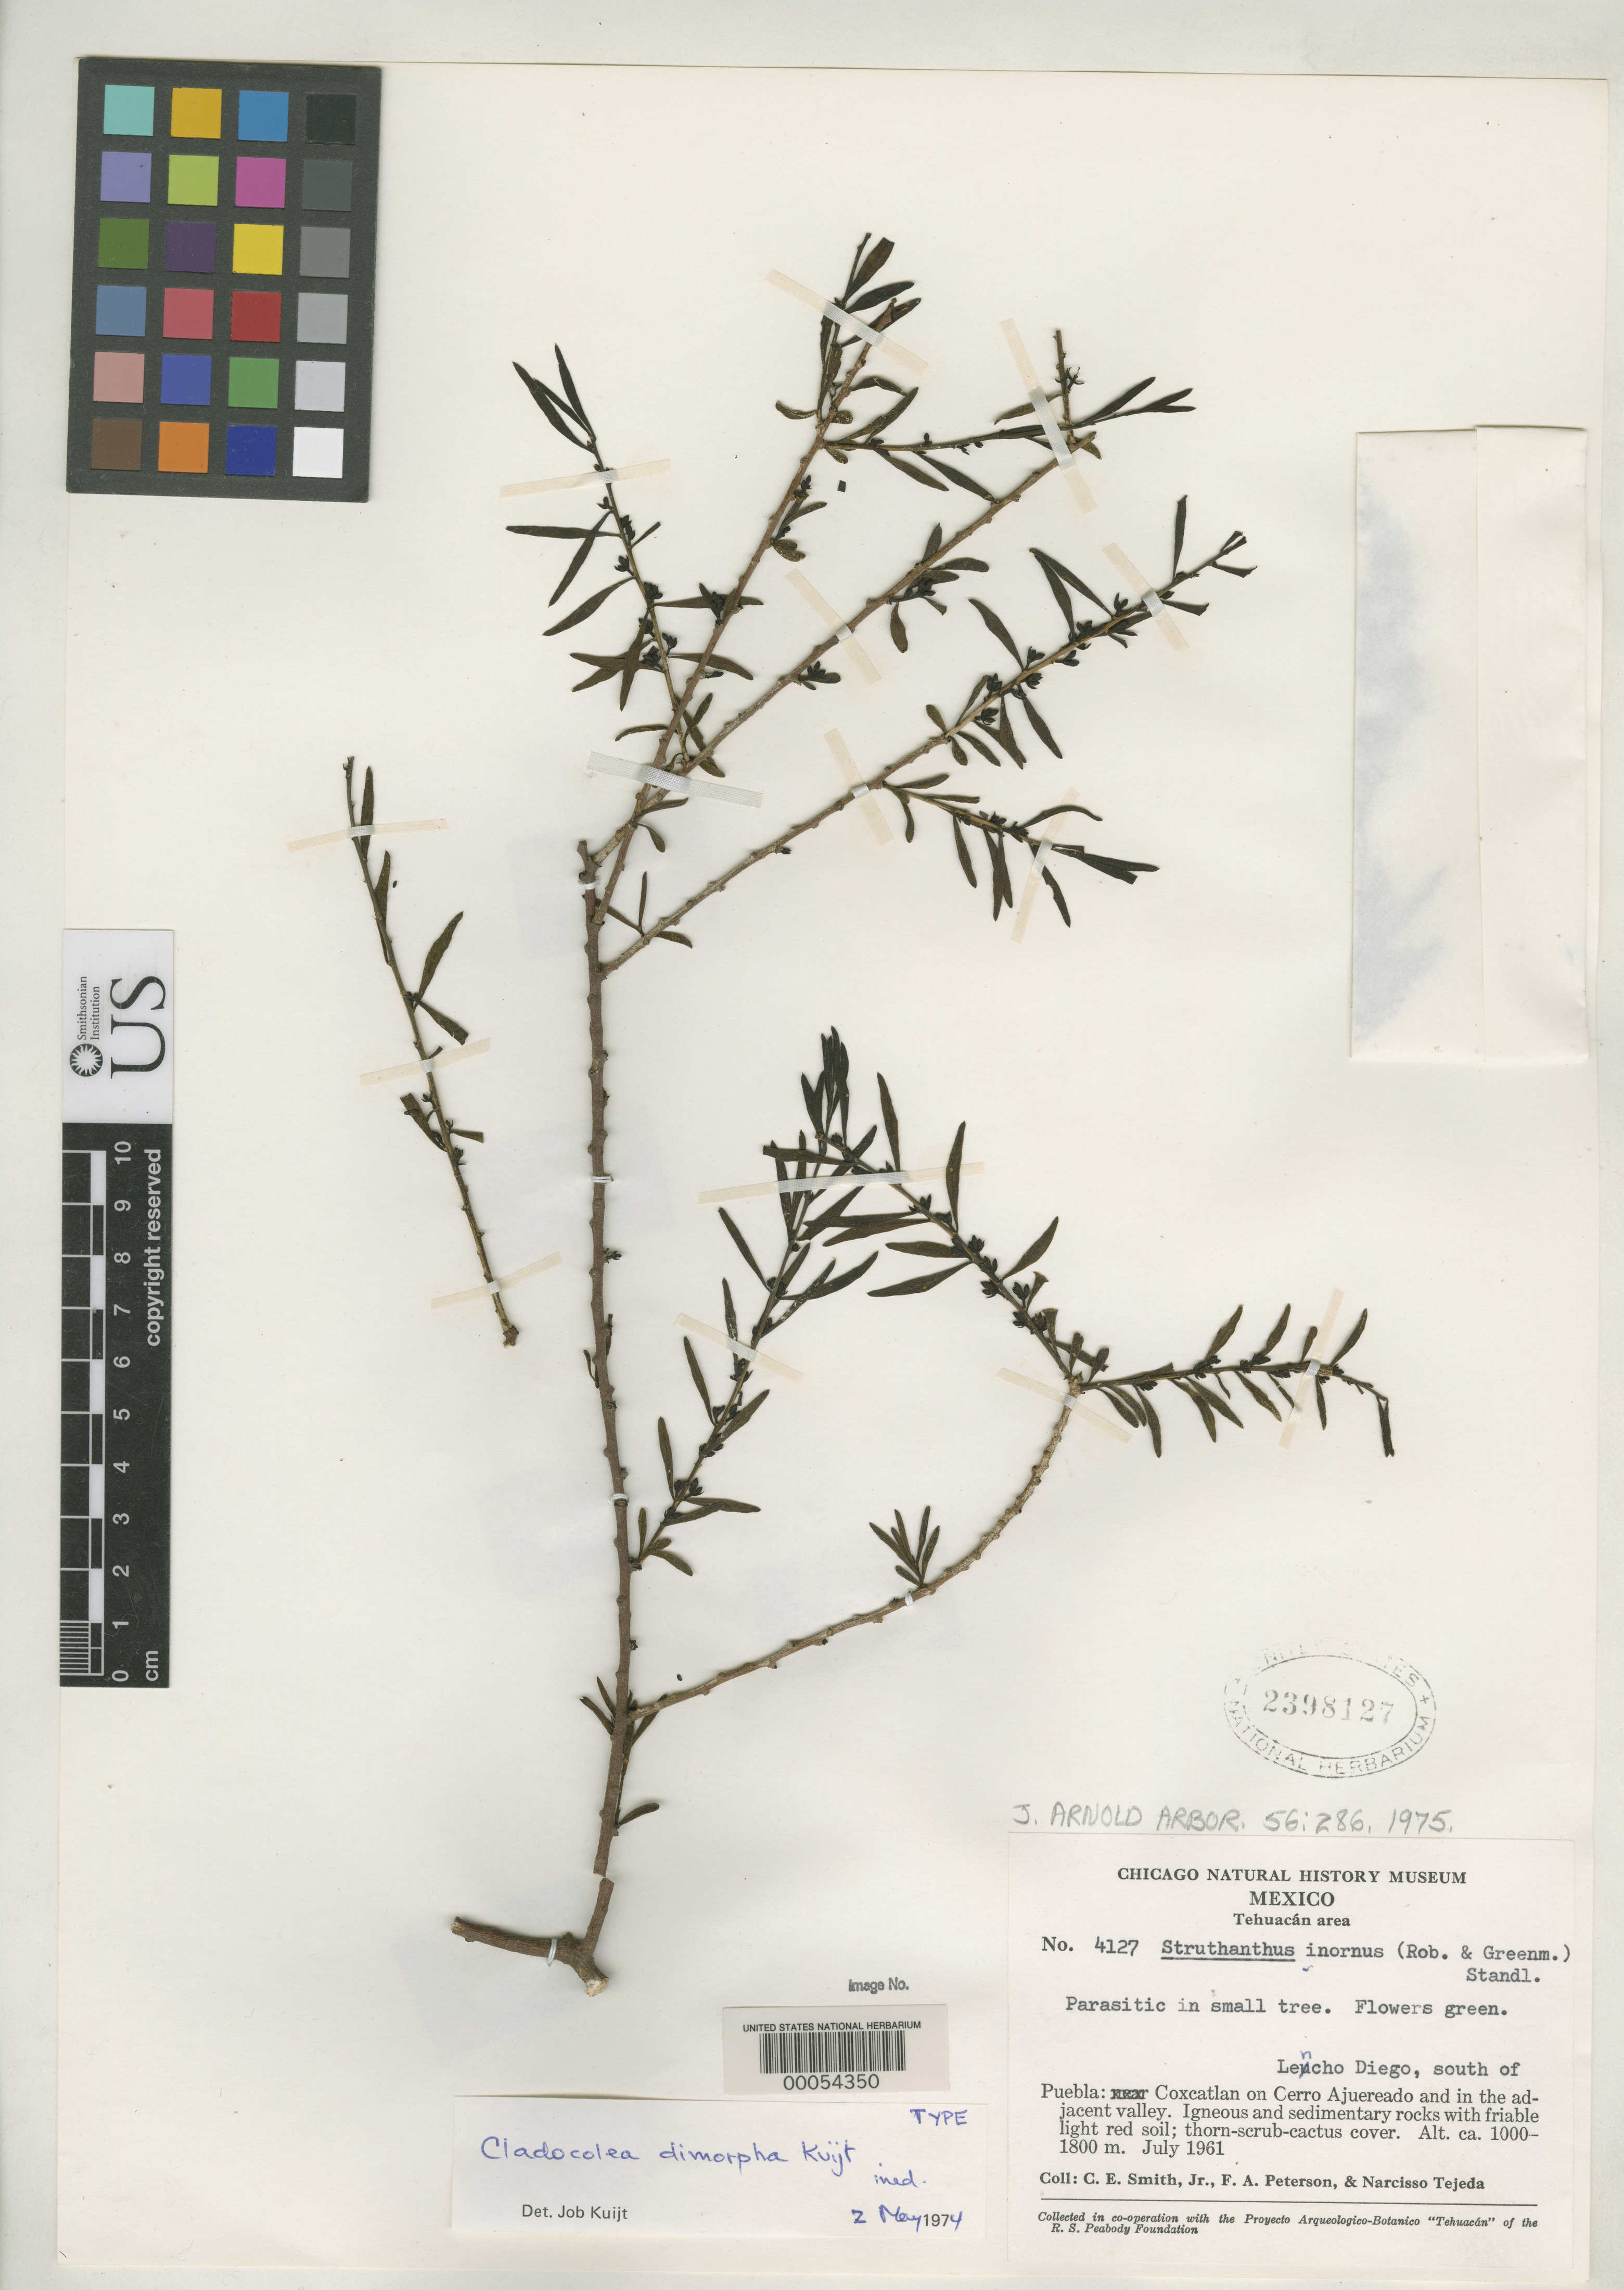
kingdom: Plantae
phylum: Tracheophyta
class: Magnoliopsida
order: Santalales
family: Loranthaceae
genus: Cladocolea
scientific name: Cladocolea dimorpha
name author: Kuijt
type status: Isotype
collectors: C. E. Smith Jr.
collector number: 4127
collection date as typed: Jul 1961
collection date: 1961-07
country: Mexico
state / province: Puebla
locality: Coxcatlan on Cerro Ajuereado and in adjacent valley, Tehuacan.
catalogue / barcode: US 2398127